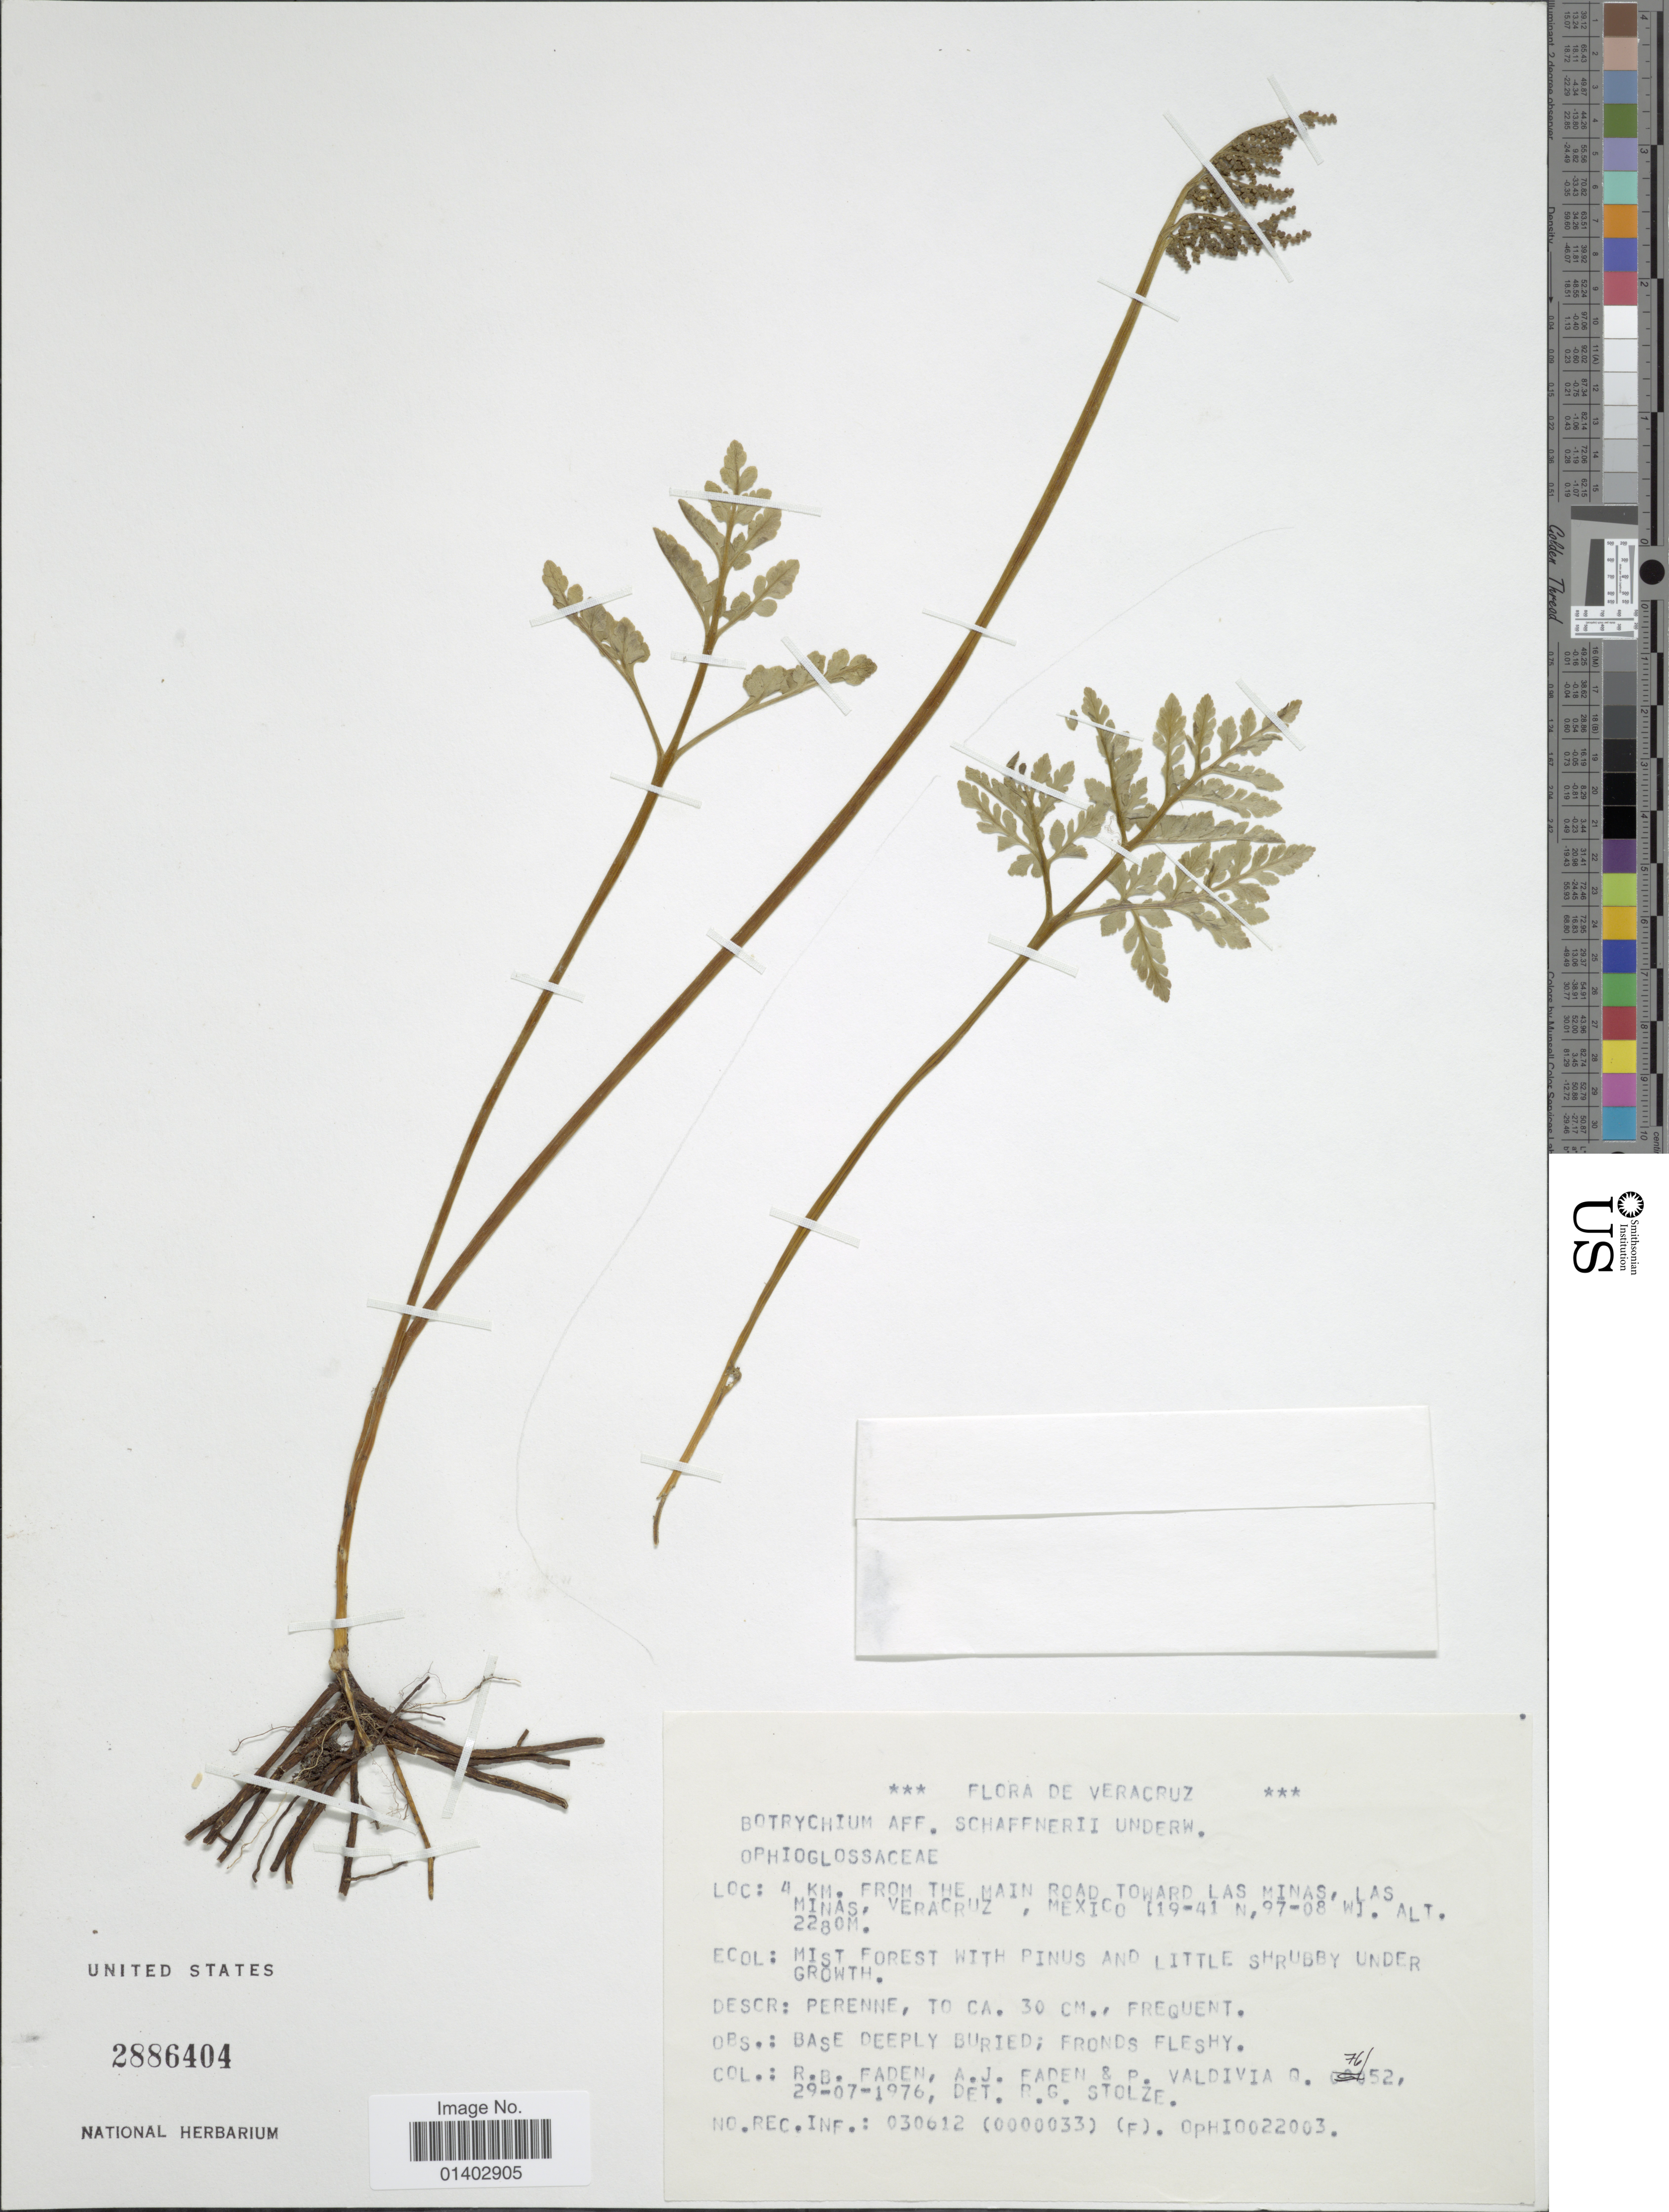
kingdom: Plantae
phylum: Tracheophyta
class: Polypodiopsida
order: Ophioglossales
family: Ophioglossaceae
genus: Botrychium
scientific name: Botrychium schaffneri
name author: Underw.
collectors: R. B. Faden, A. J. Faden & P. E. Valdivia Q.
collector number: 76/52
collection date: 1976-07-29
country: Mexico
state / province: Veracruz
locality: Veracruz, 4 km from the main road toward Las Minas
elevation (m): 2280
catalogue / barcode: US 2886404